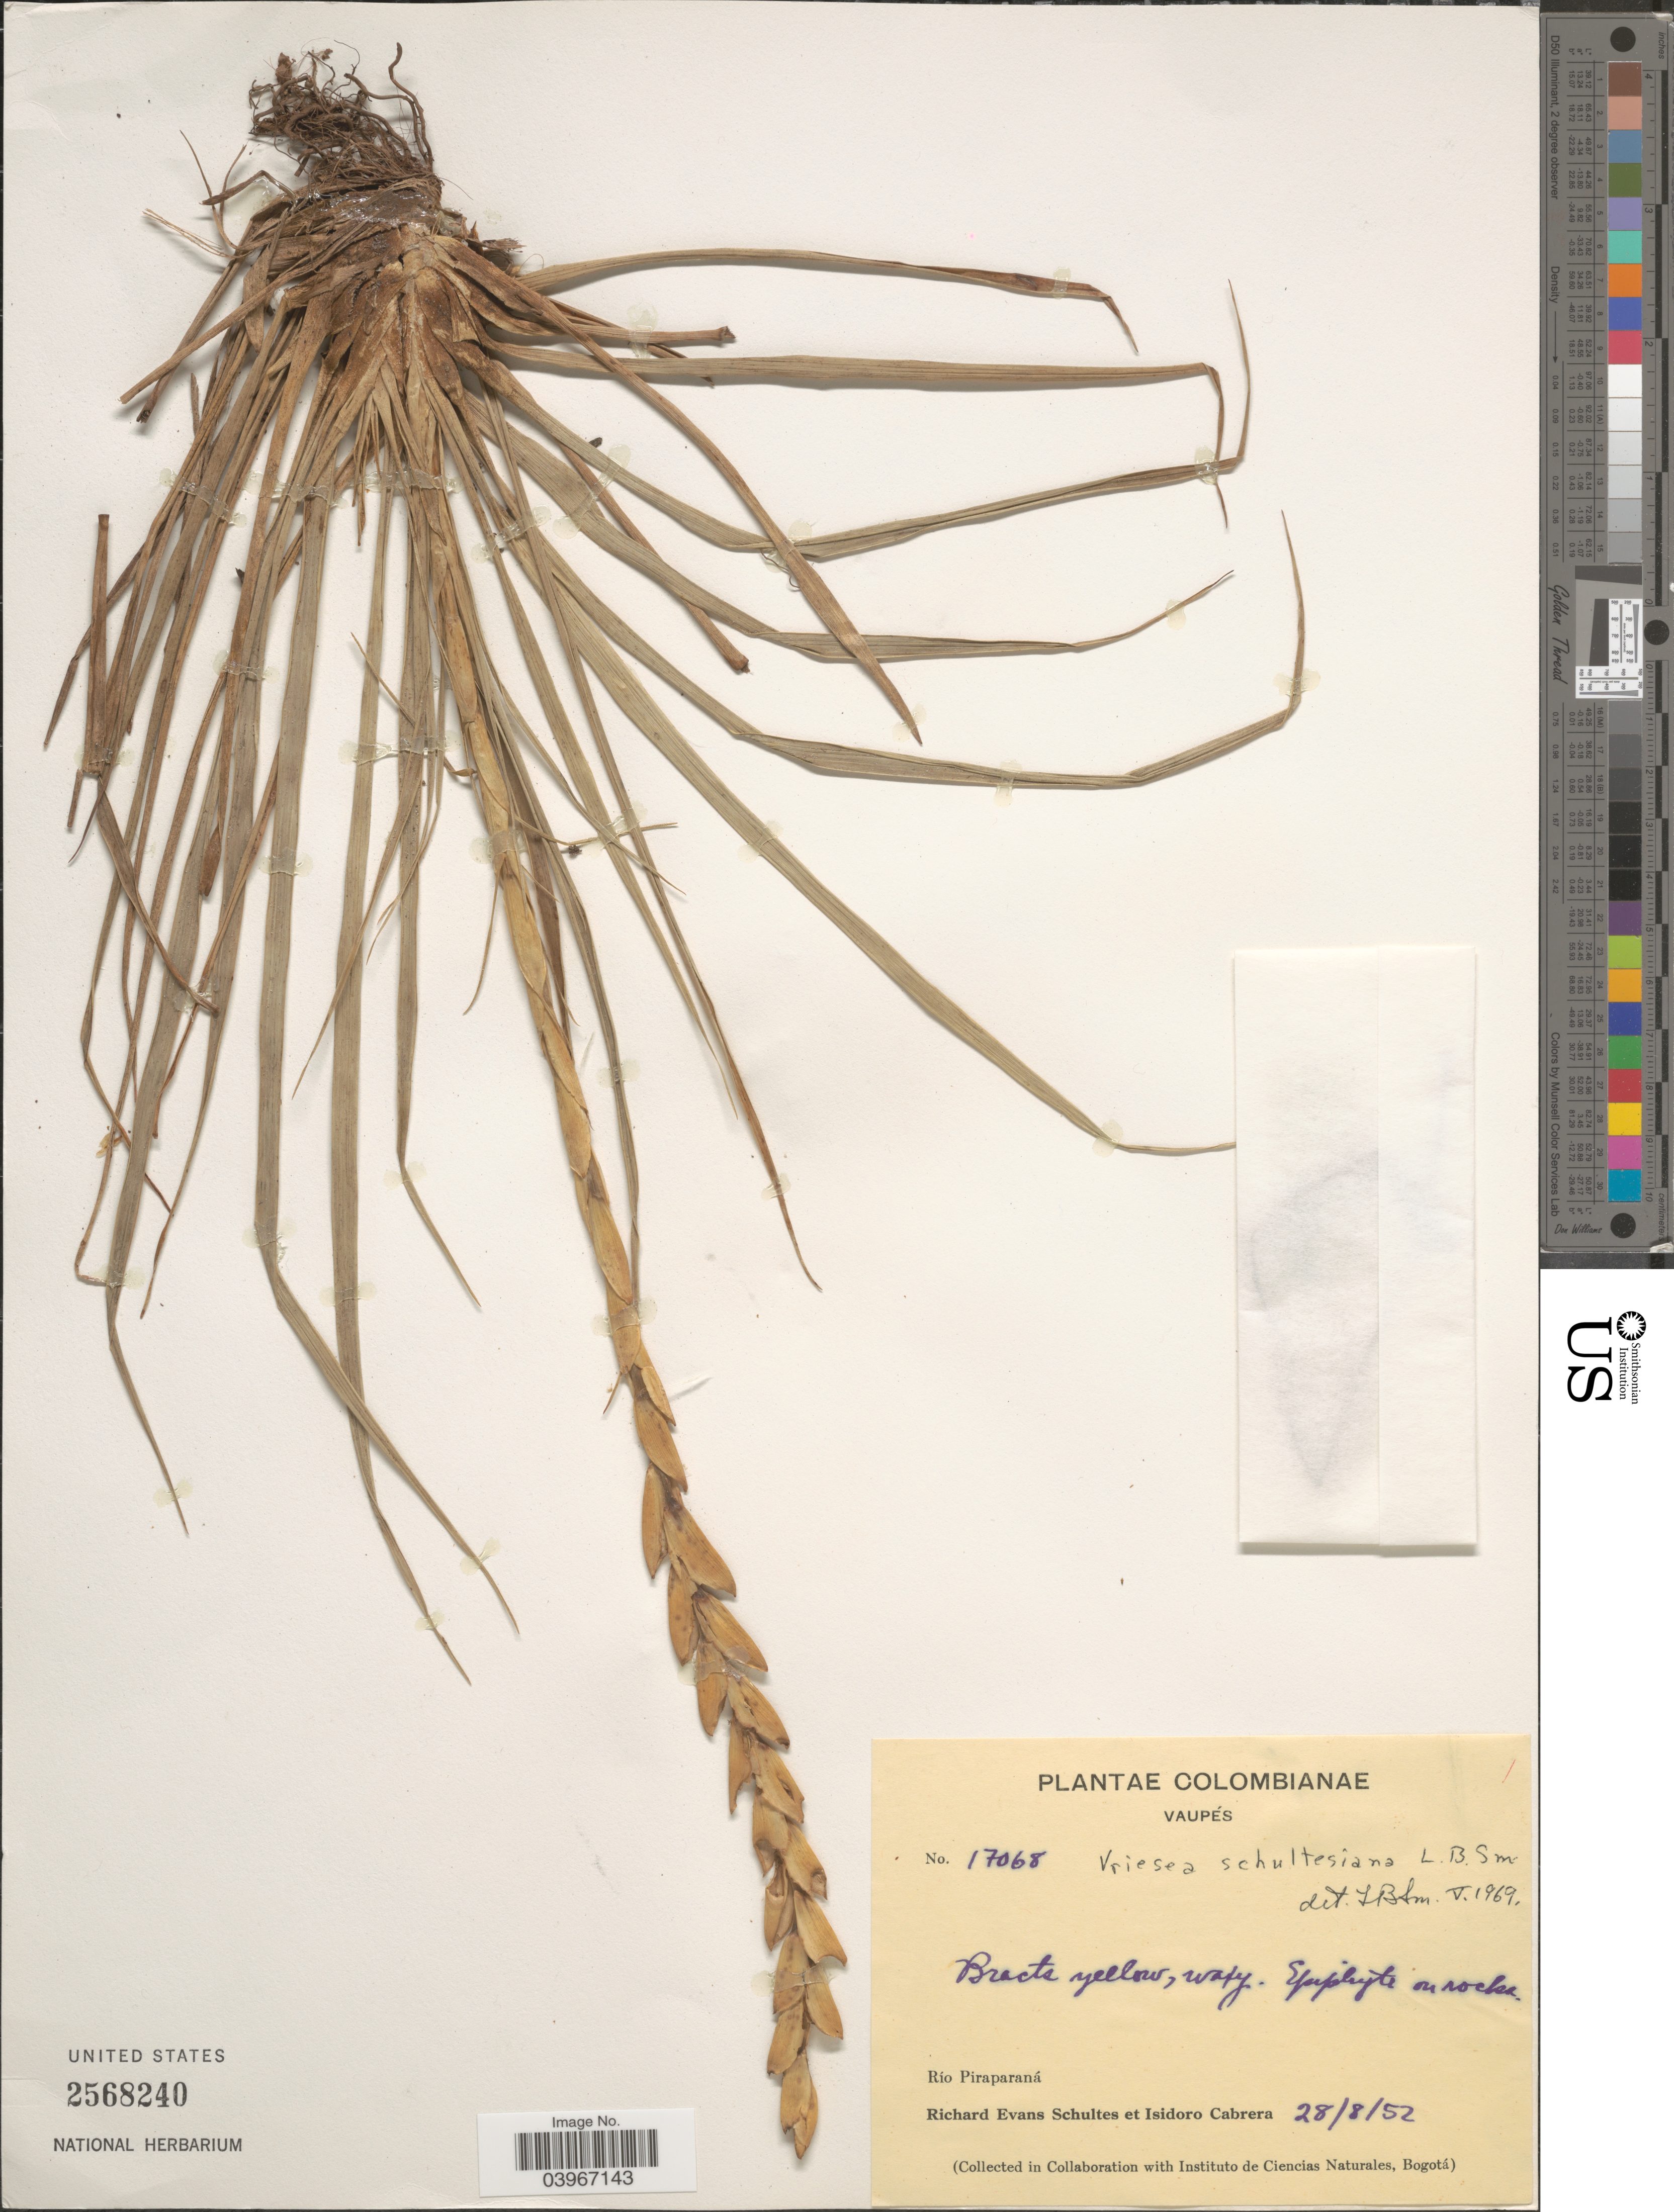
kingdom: Plantae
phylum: Tracheophyta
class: Liliopsida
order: Poales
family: Bromeliaceae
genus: Vriesea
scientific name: Vriesea schultesiana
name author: L.B. Sm. in R.E. Schult.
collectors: R. E. Schultes & I. Cabrera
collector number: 17068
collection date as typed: Transcribed d/m/y: 28/8/52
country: Colombia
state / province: Vaupés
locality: Río Piraparaná.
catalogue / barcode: US 2568240